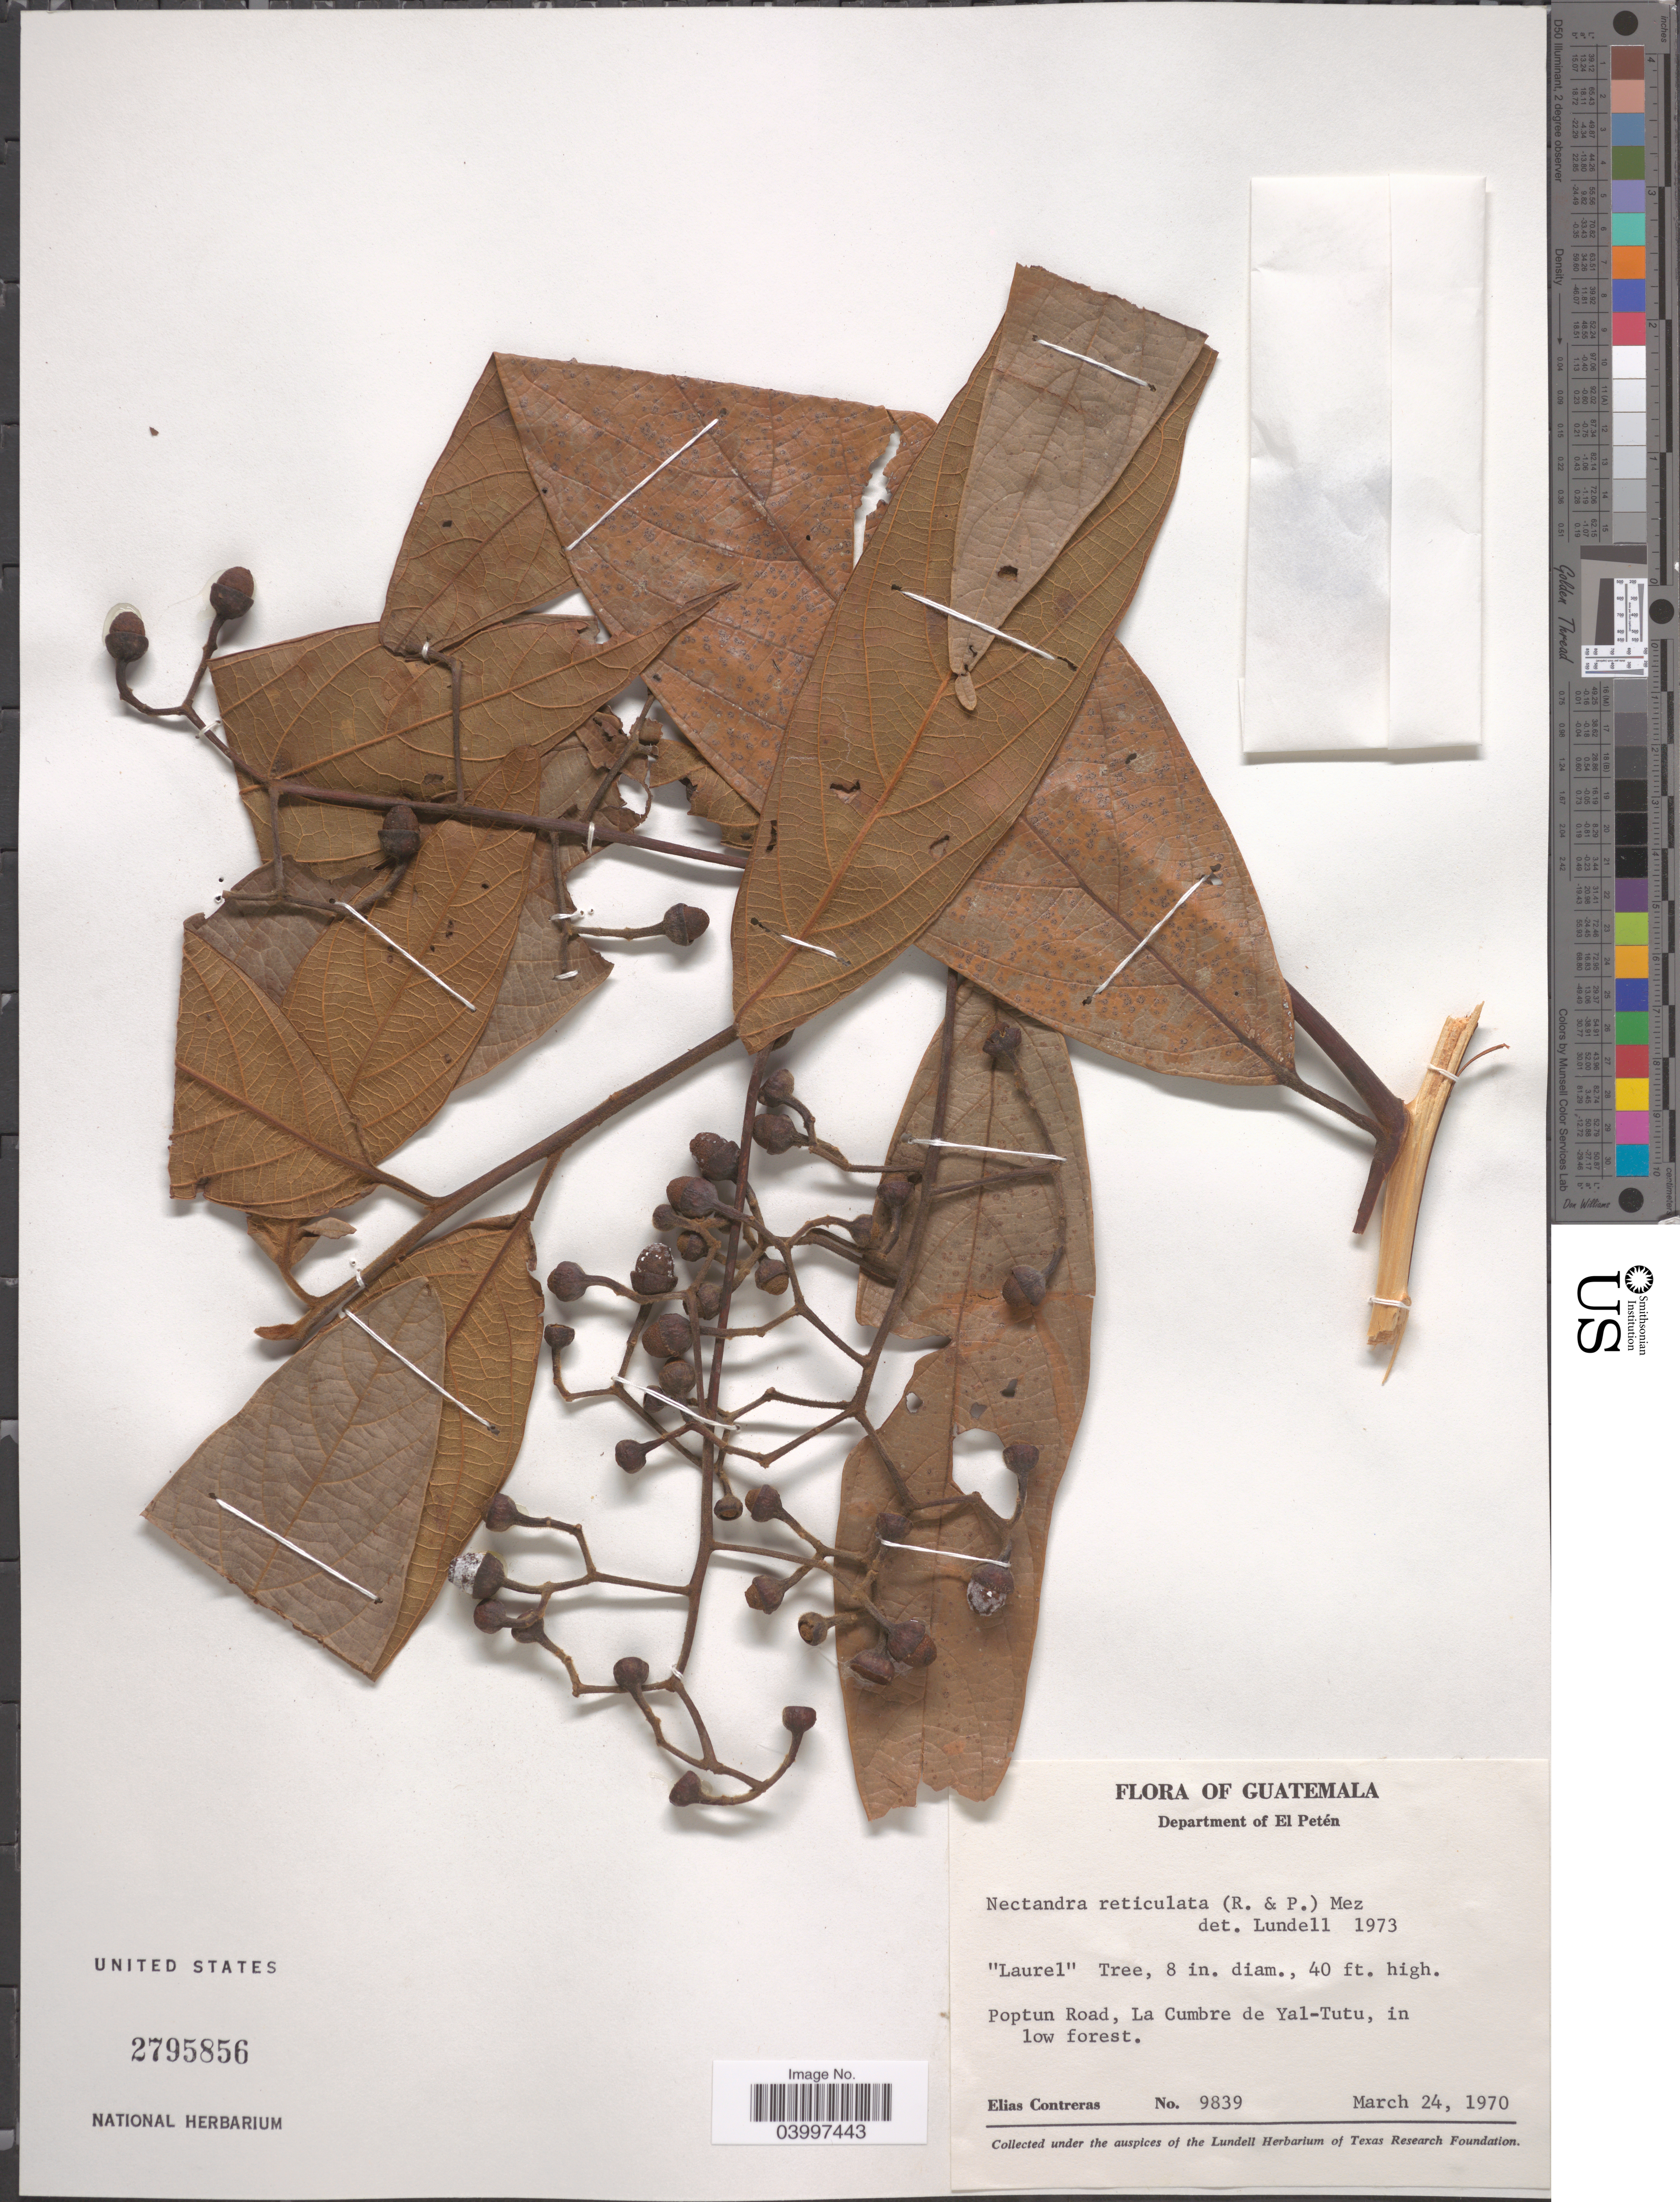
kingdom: Plantae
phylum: Tracheophyta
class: Magnoliopsida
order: Laurales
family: Lauraceae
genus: Nectandra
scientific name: Nectandra reticulata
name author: (Ruiz & Pav.) Mez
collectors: E. Contreras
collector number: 9839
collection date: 1970-03-24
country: Guatemala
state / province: El Peten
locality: Department of El Petén. Poptun Road, La Cumbre de Yal-Tutu.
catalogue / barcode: US 2795856